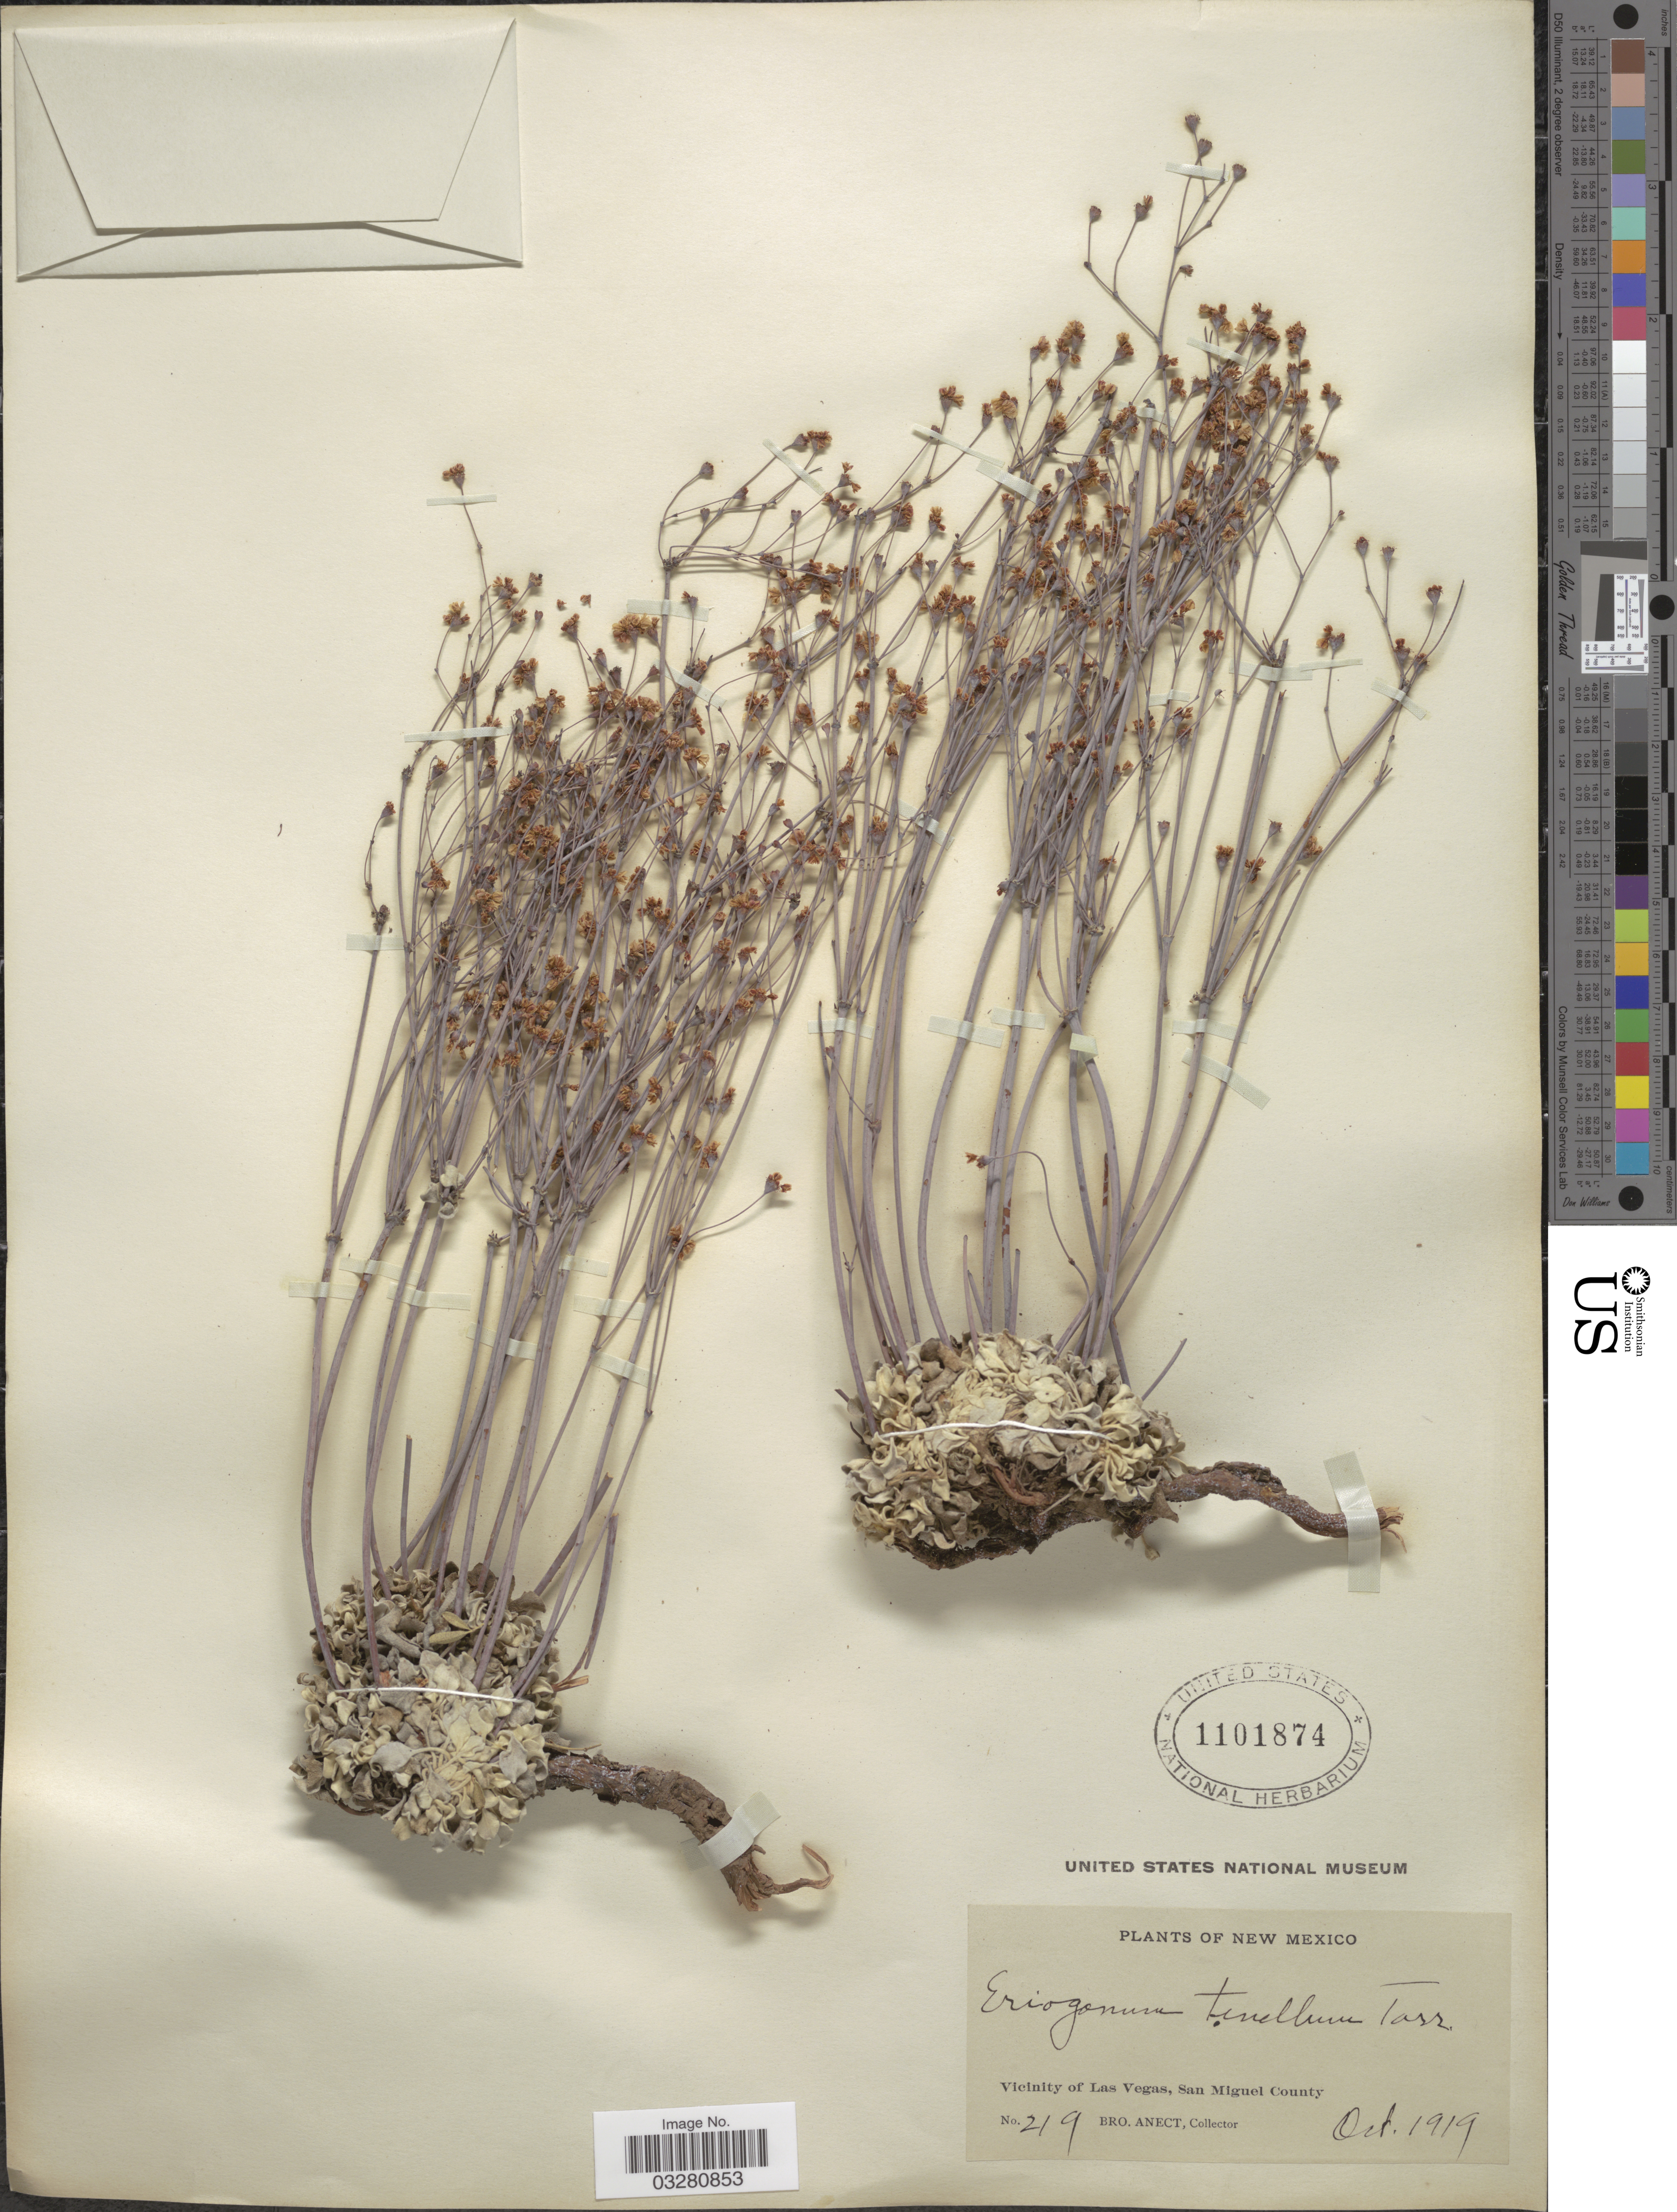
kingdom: Plantae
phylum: Tracheophyta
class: Magnoliopsida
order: Caryophyllales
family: Polygonaceae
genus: Eriogonum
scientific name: Eriogonum tenellum var. tenellum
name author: Torr.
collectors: B. Anect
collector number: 219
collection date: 1919-10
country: United States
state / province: New Mexico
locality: Vicinity of Las Vegas, San Miguel County.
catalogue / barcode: US 1101874